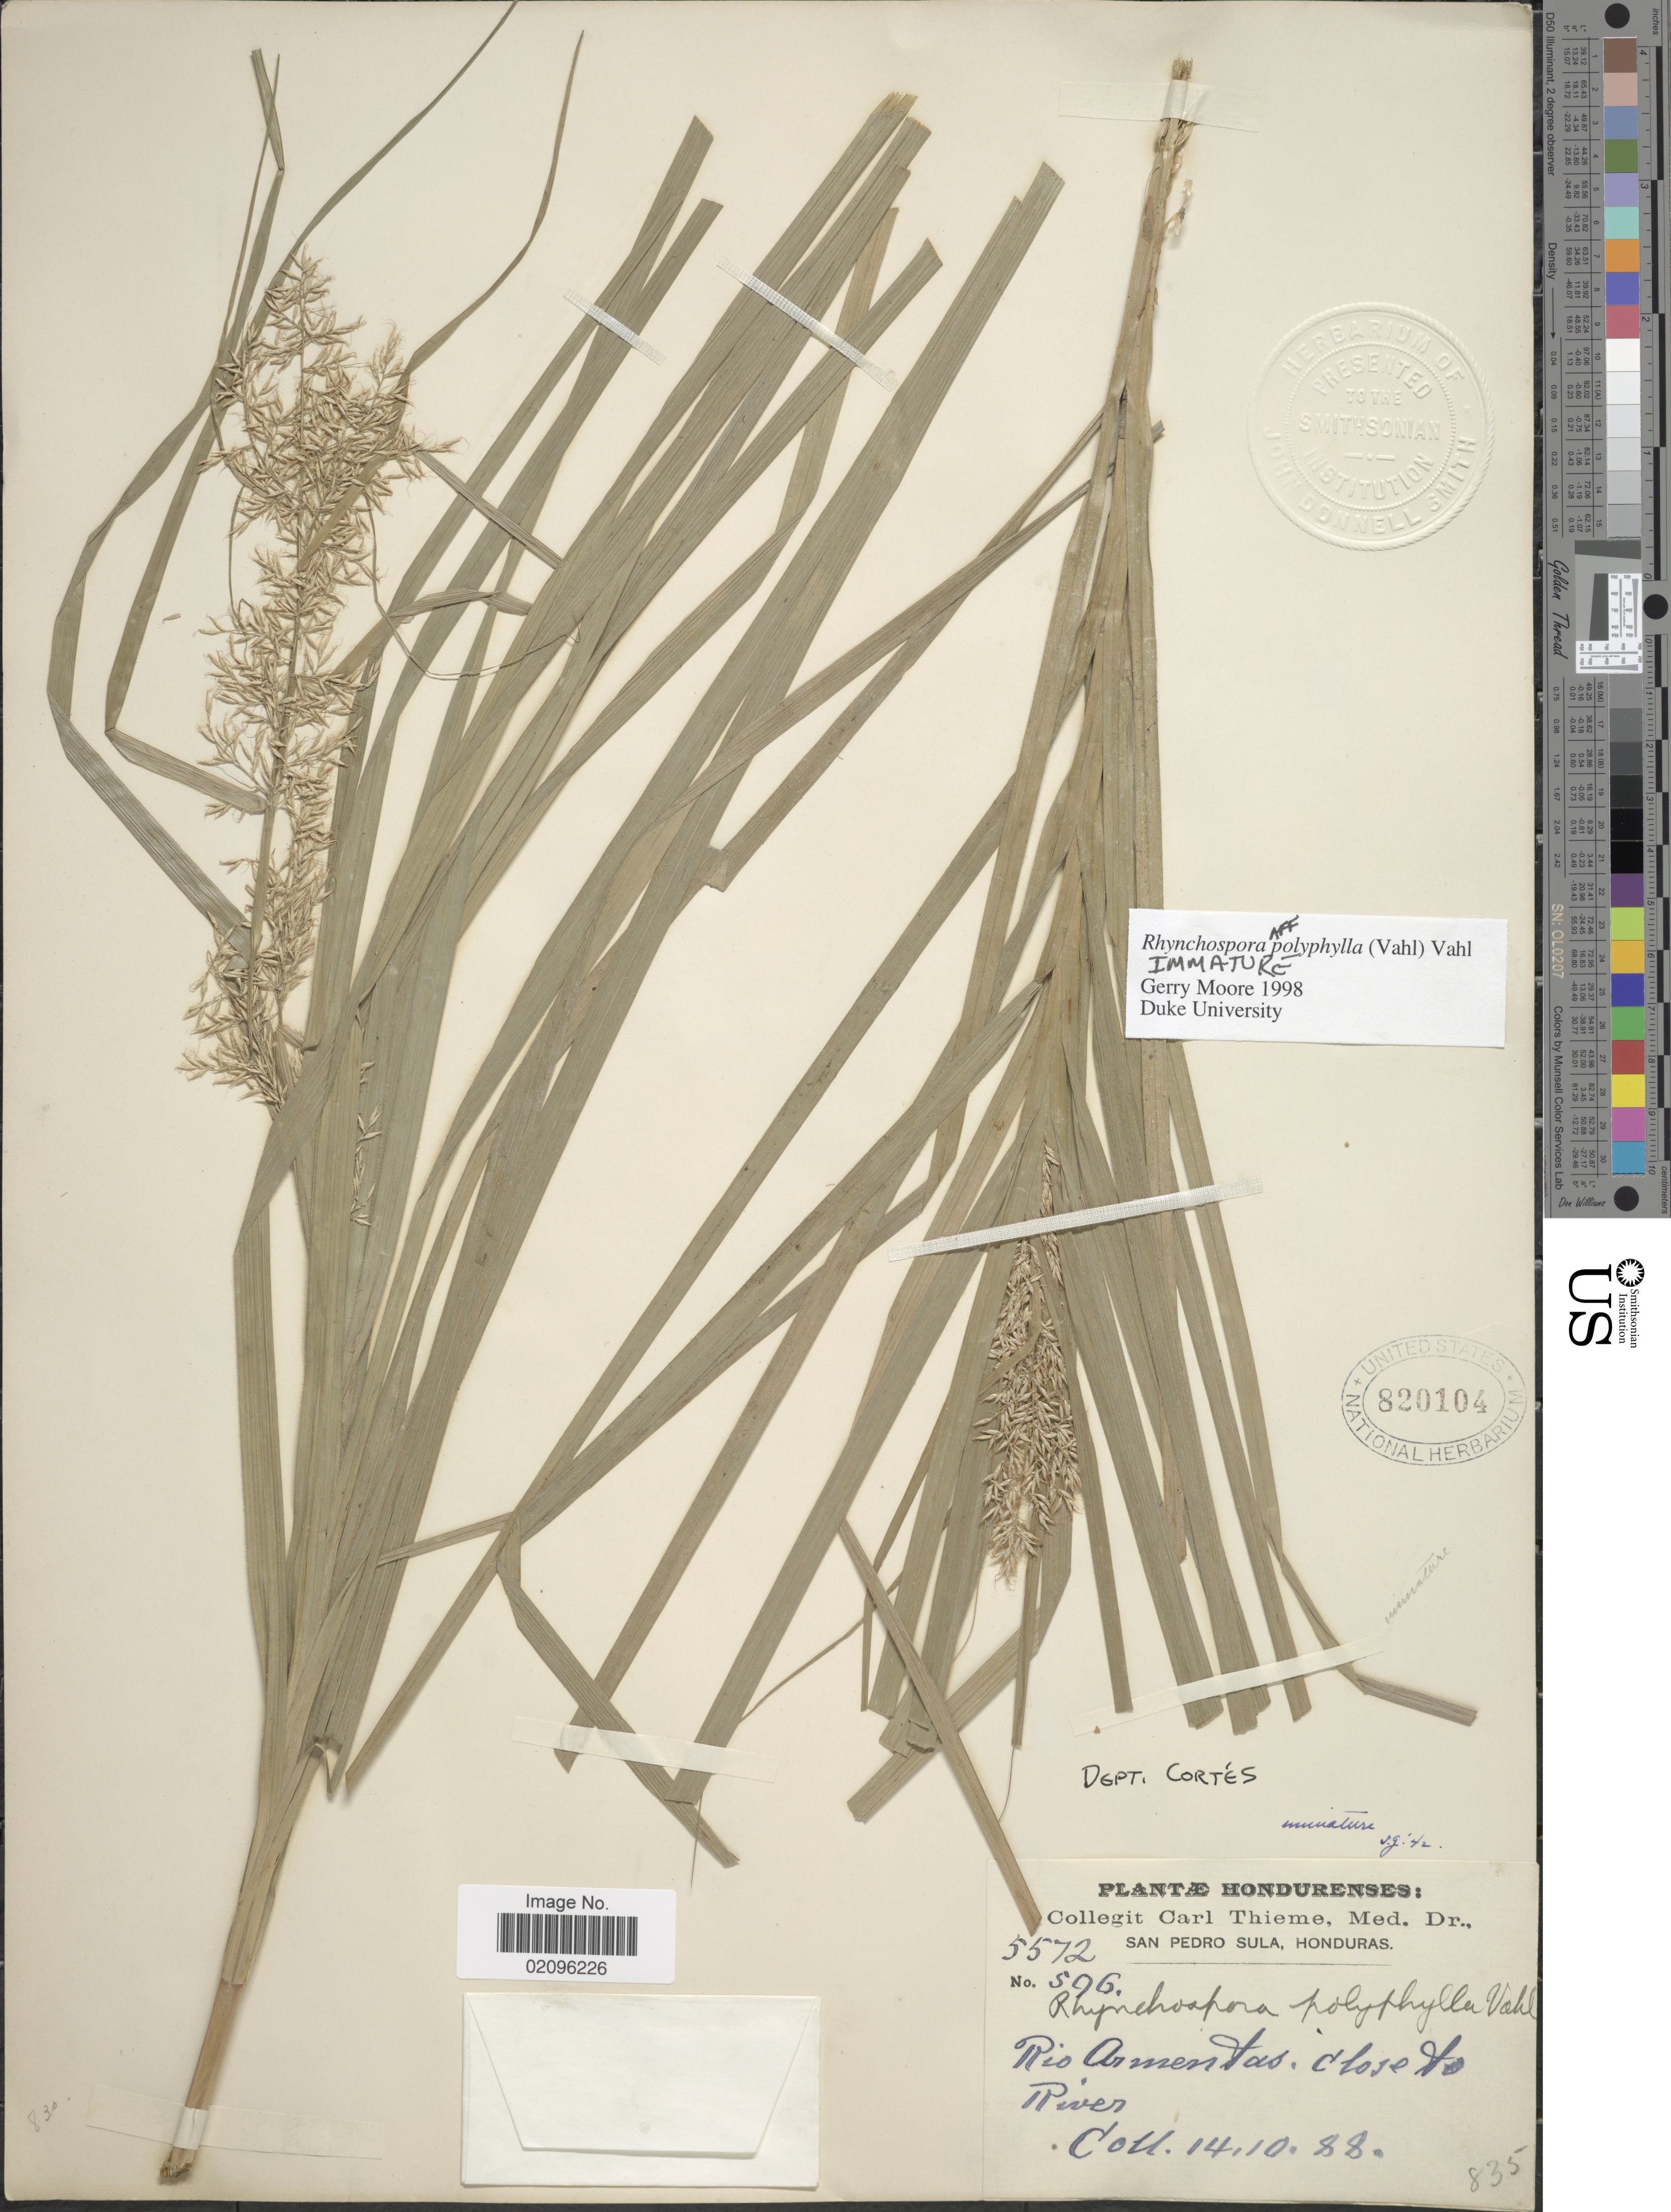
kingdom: Plantae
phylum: Tracheophyta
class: Liliopsida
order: Poales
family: Cyperaceae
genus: Rhynchospora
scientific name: Rhynchospora polyphylla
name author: (Vahl) Vahl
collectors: C. Thieme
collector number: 5572/596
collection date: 1888-10-14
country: Honduras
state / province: Cortés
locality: Hondurensis, Rio Armentas, close to River.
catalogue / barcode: US 820104